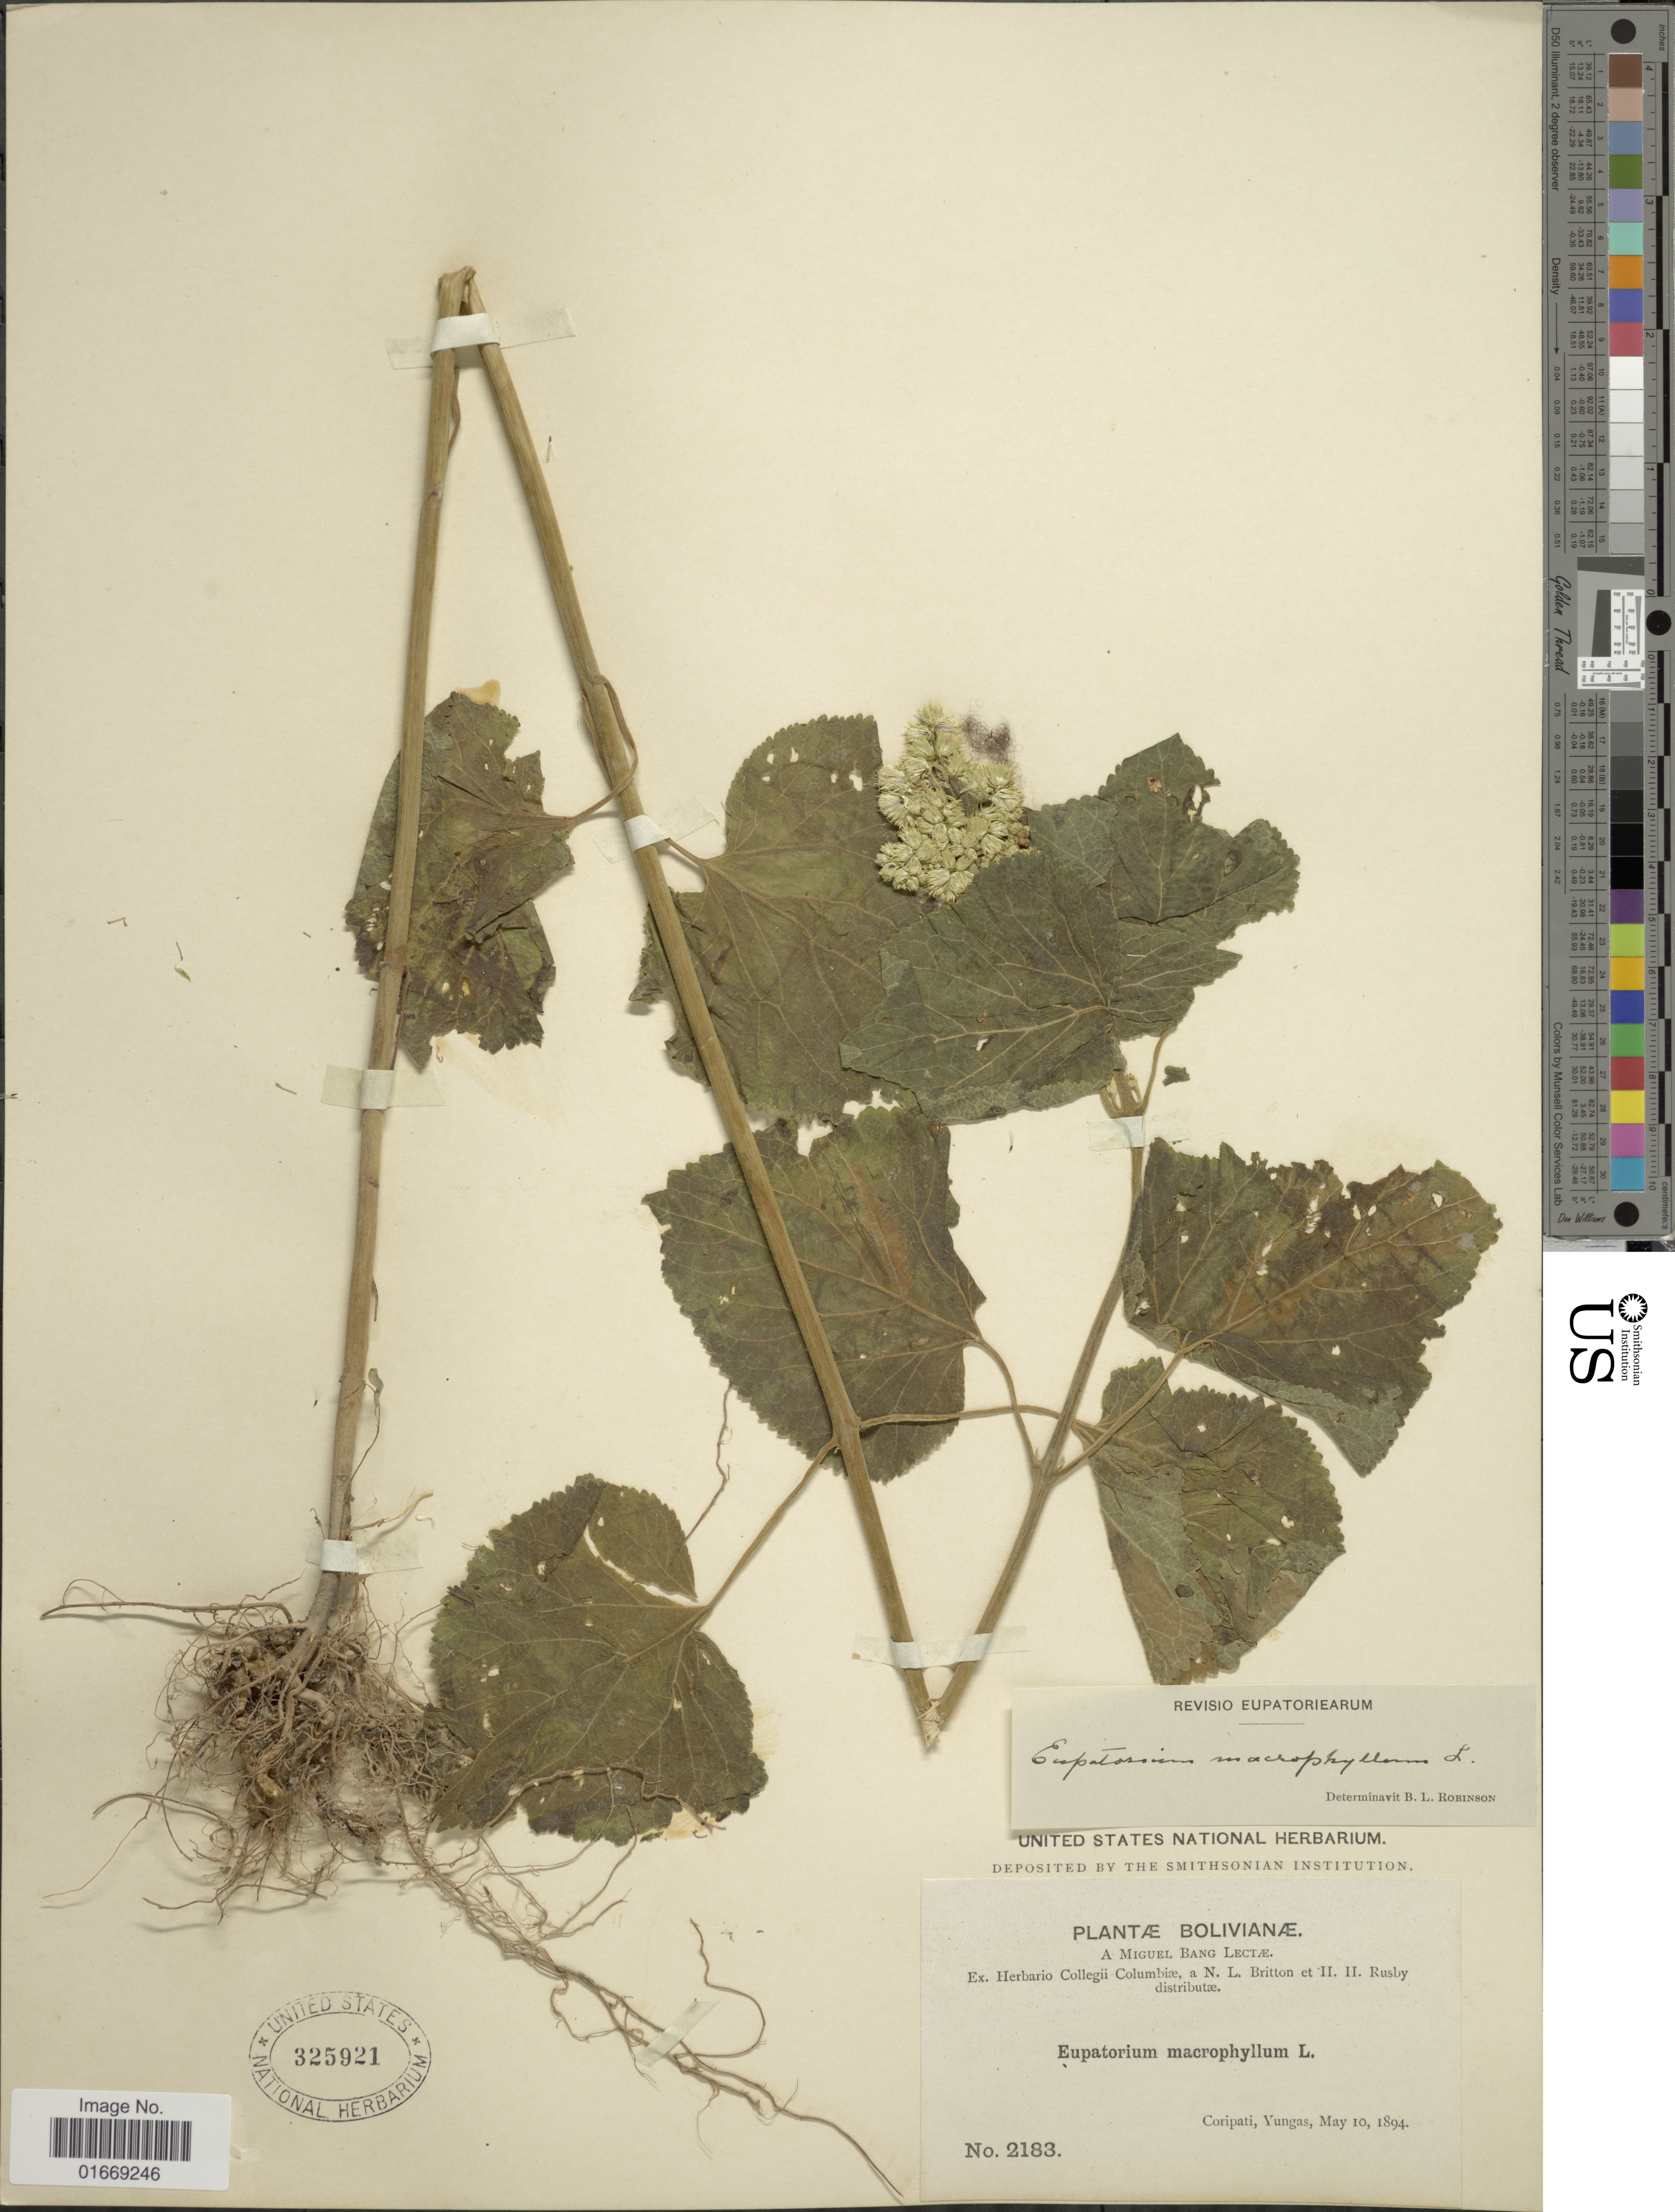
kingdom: Plantae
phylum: Tracheophyta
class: Magnoliopsida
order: Asterales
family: Asteraceae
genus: Hebeclinium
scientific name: Hebeclinium macrophyllum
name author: (L.) DC.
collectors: M. Bang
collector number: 2183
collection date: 1894-05-10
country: Bolivia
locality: Coripati, Yungas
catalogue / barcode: US 325921